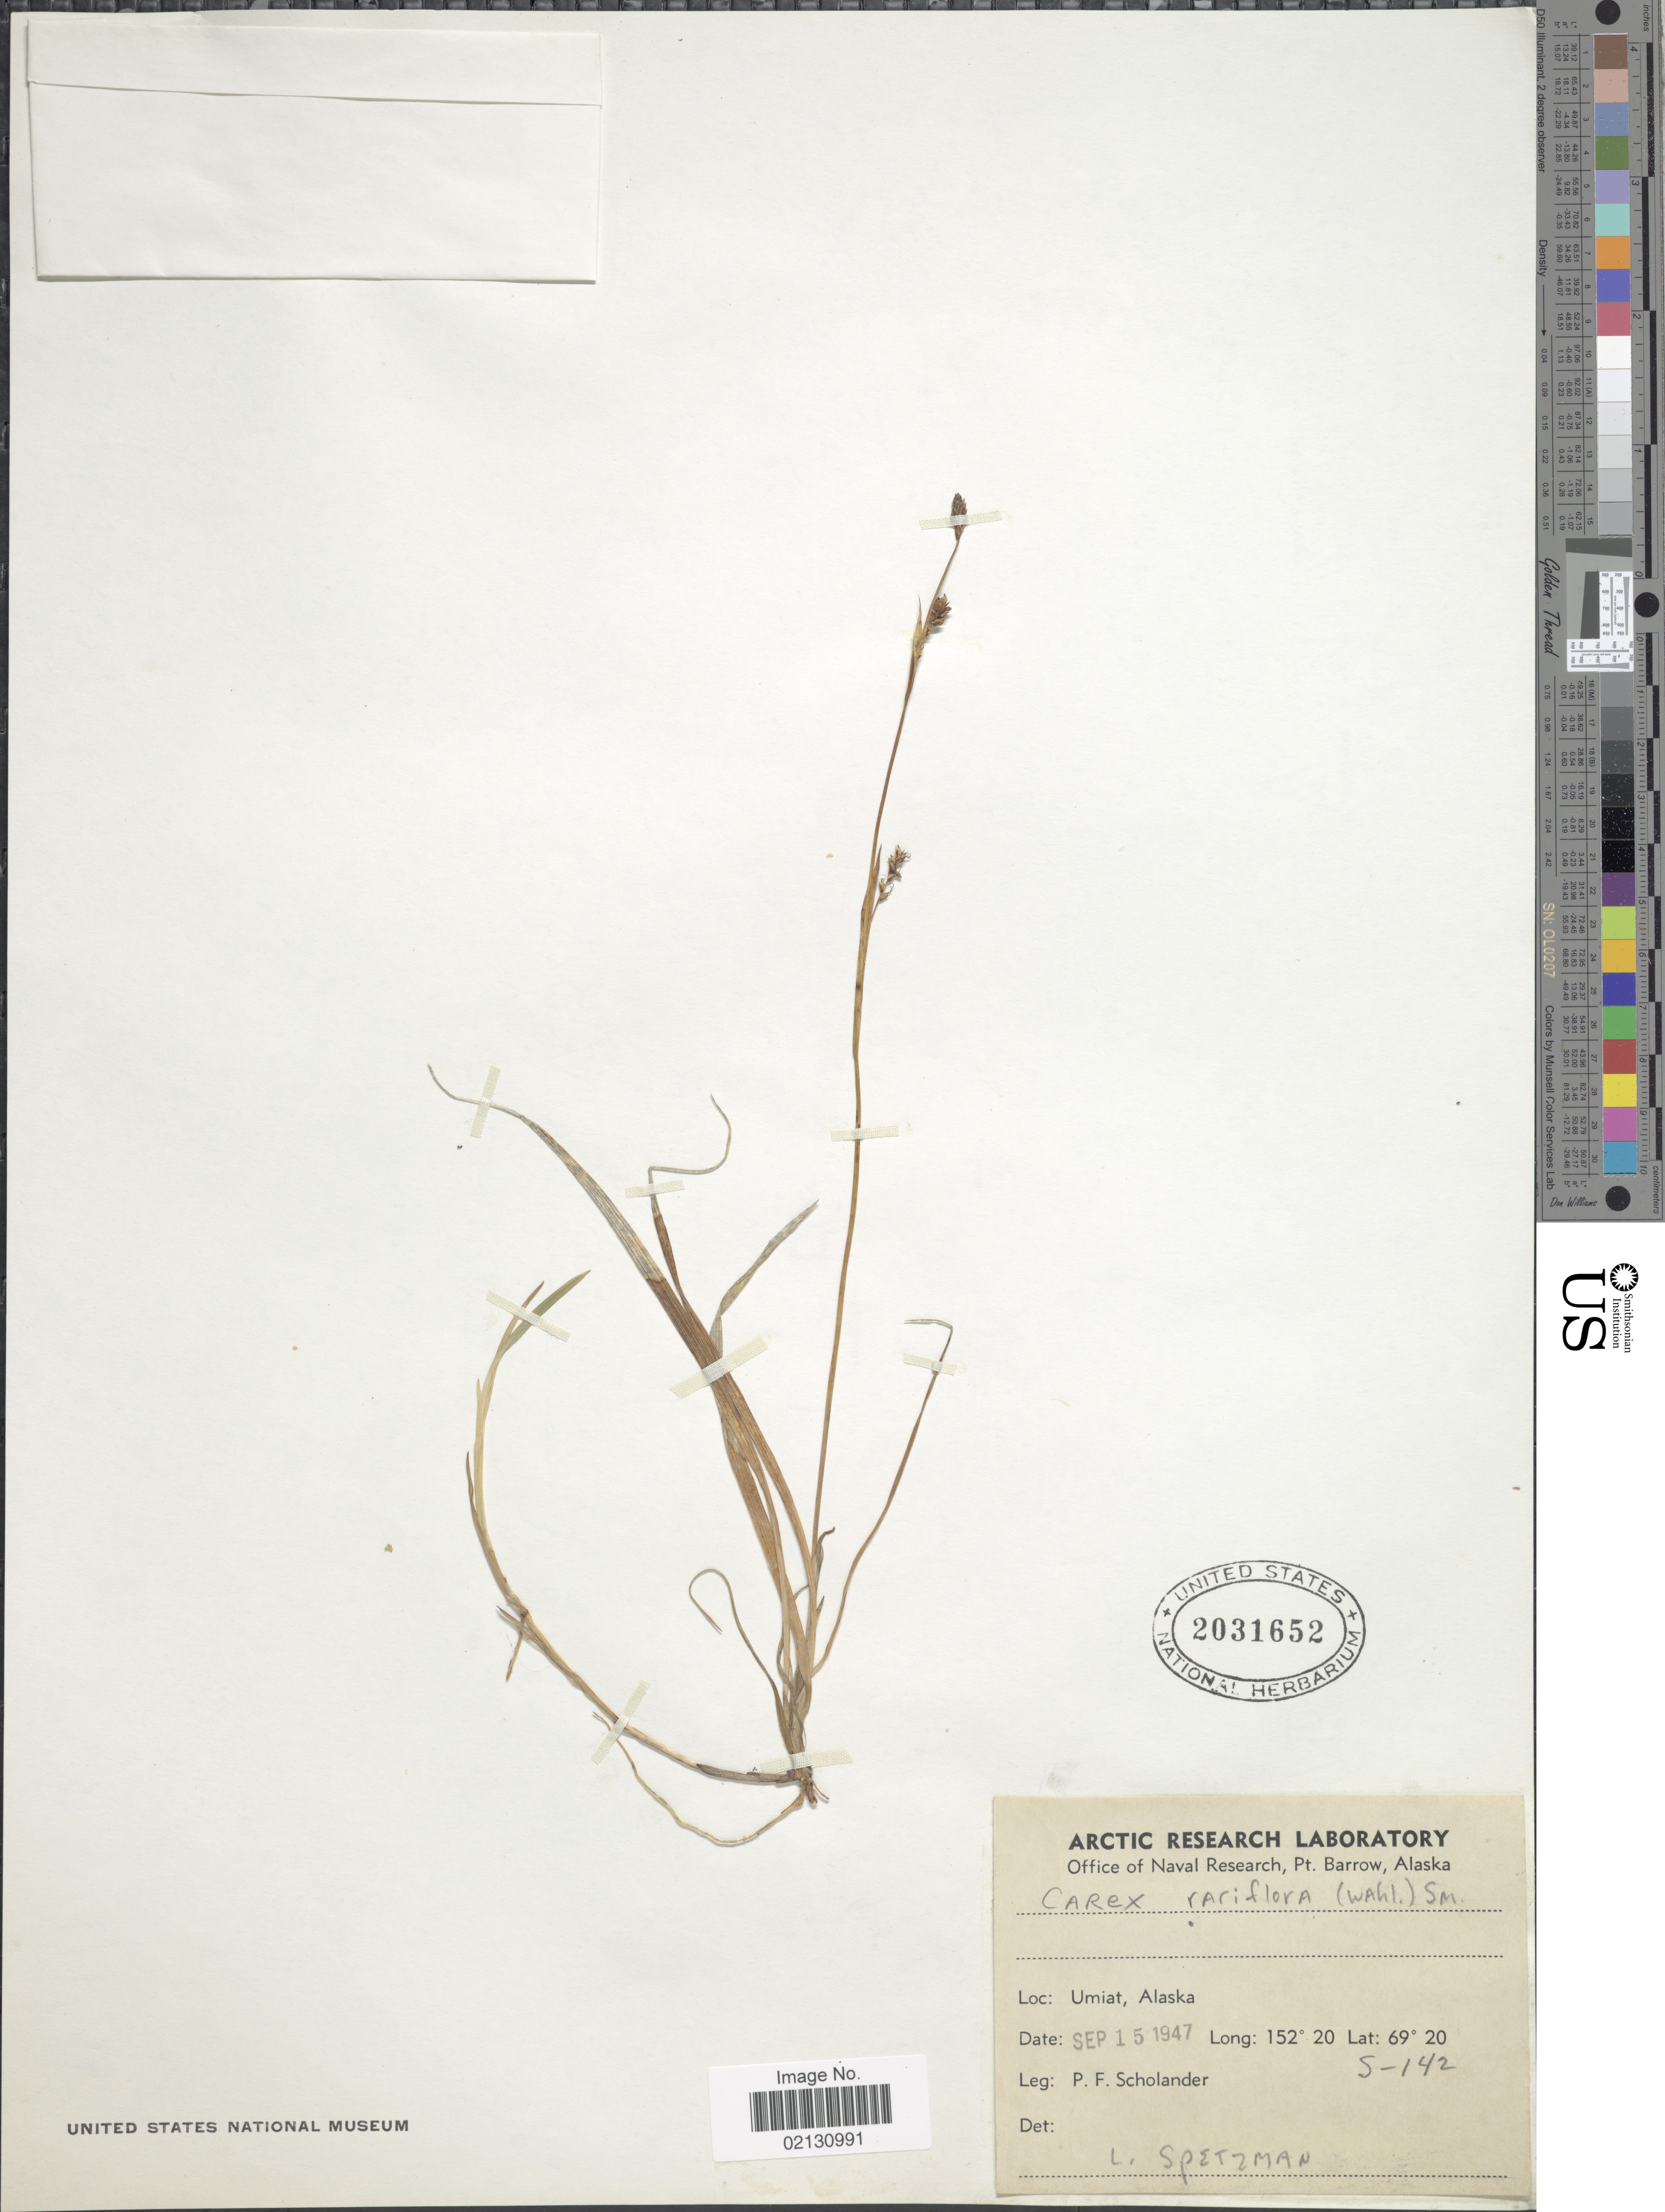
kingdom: Plantae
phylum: Tracheophyta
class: Liliopsida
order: Poales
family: Cyperaceae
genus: Carex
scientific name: Carex rariflora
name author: (Wahlenb.) Sm.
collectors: P. Scholander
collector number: S-142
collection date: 1947-09-15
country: United States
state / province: Alaska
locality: Umiat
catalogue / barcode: US 2031652